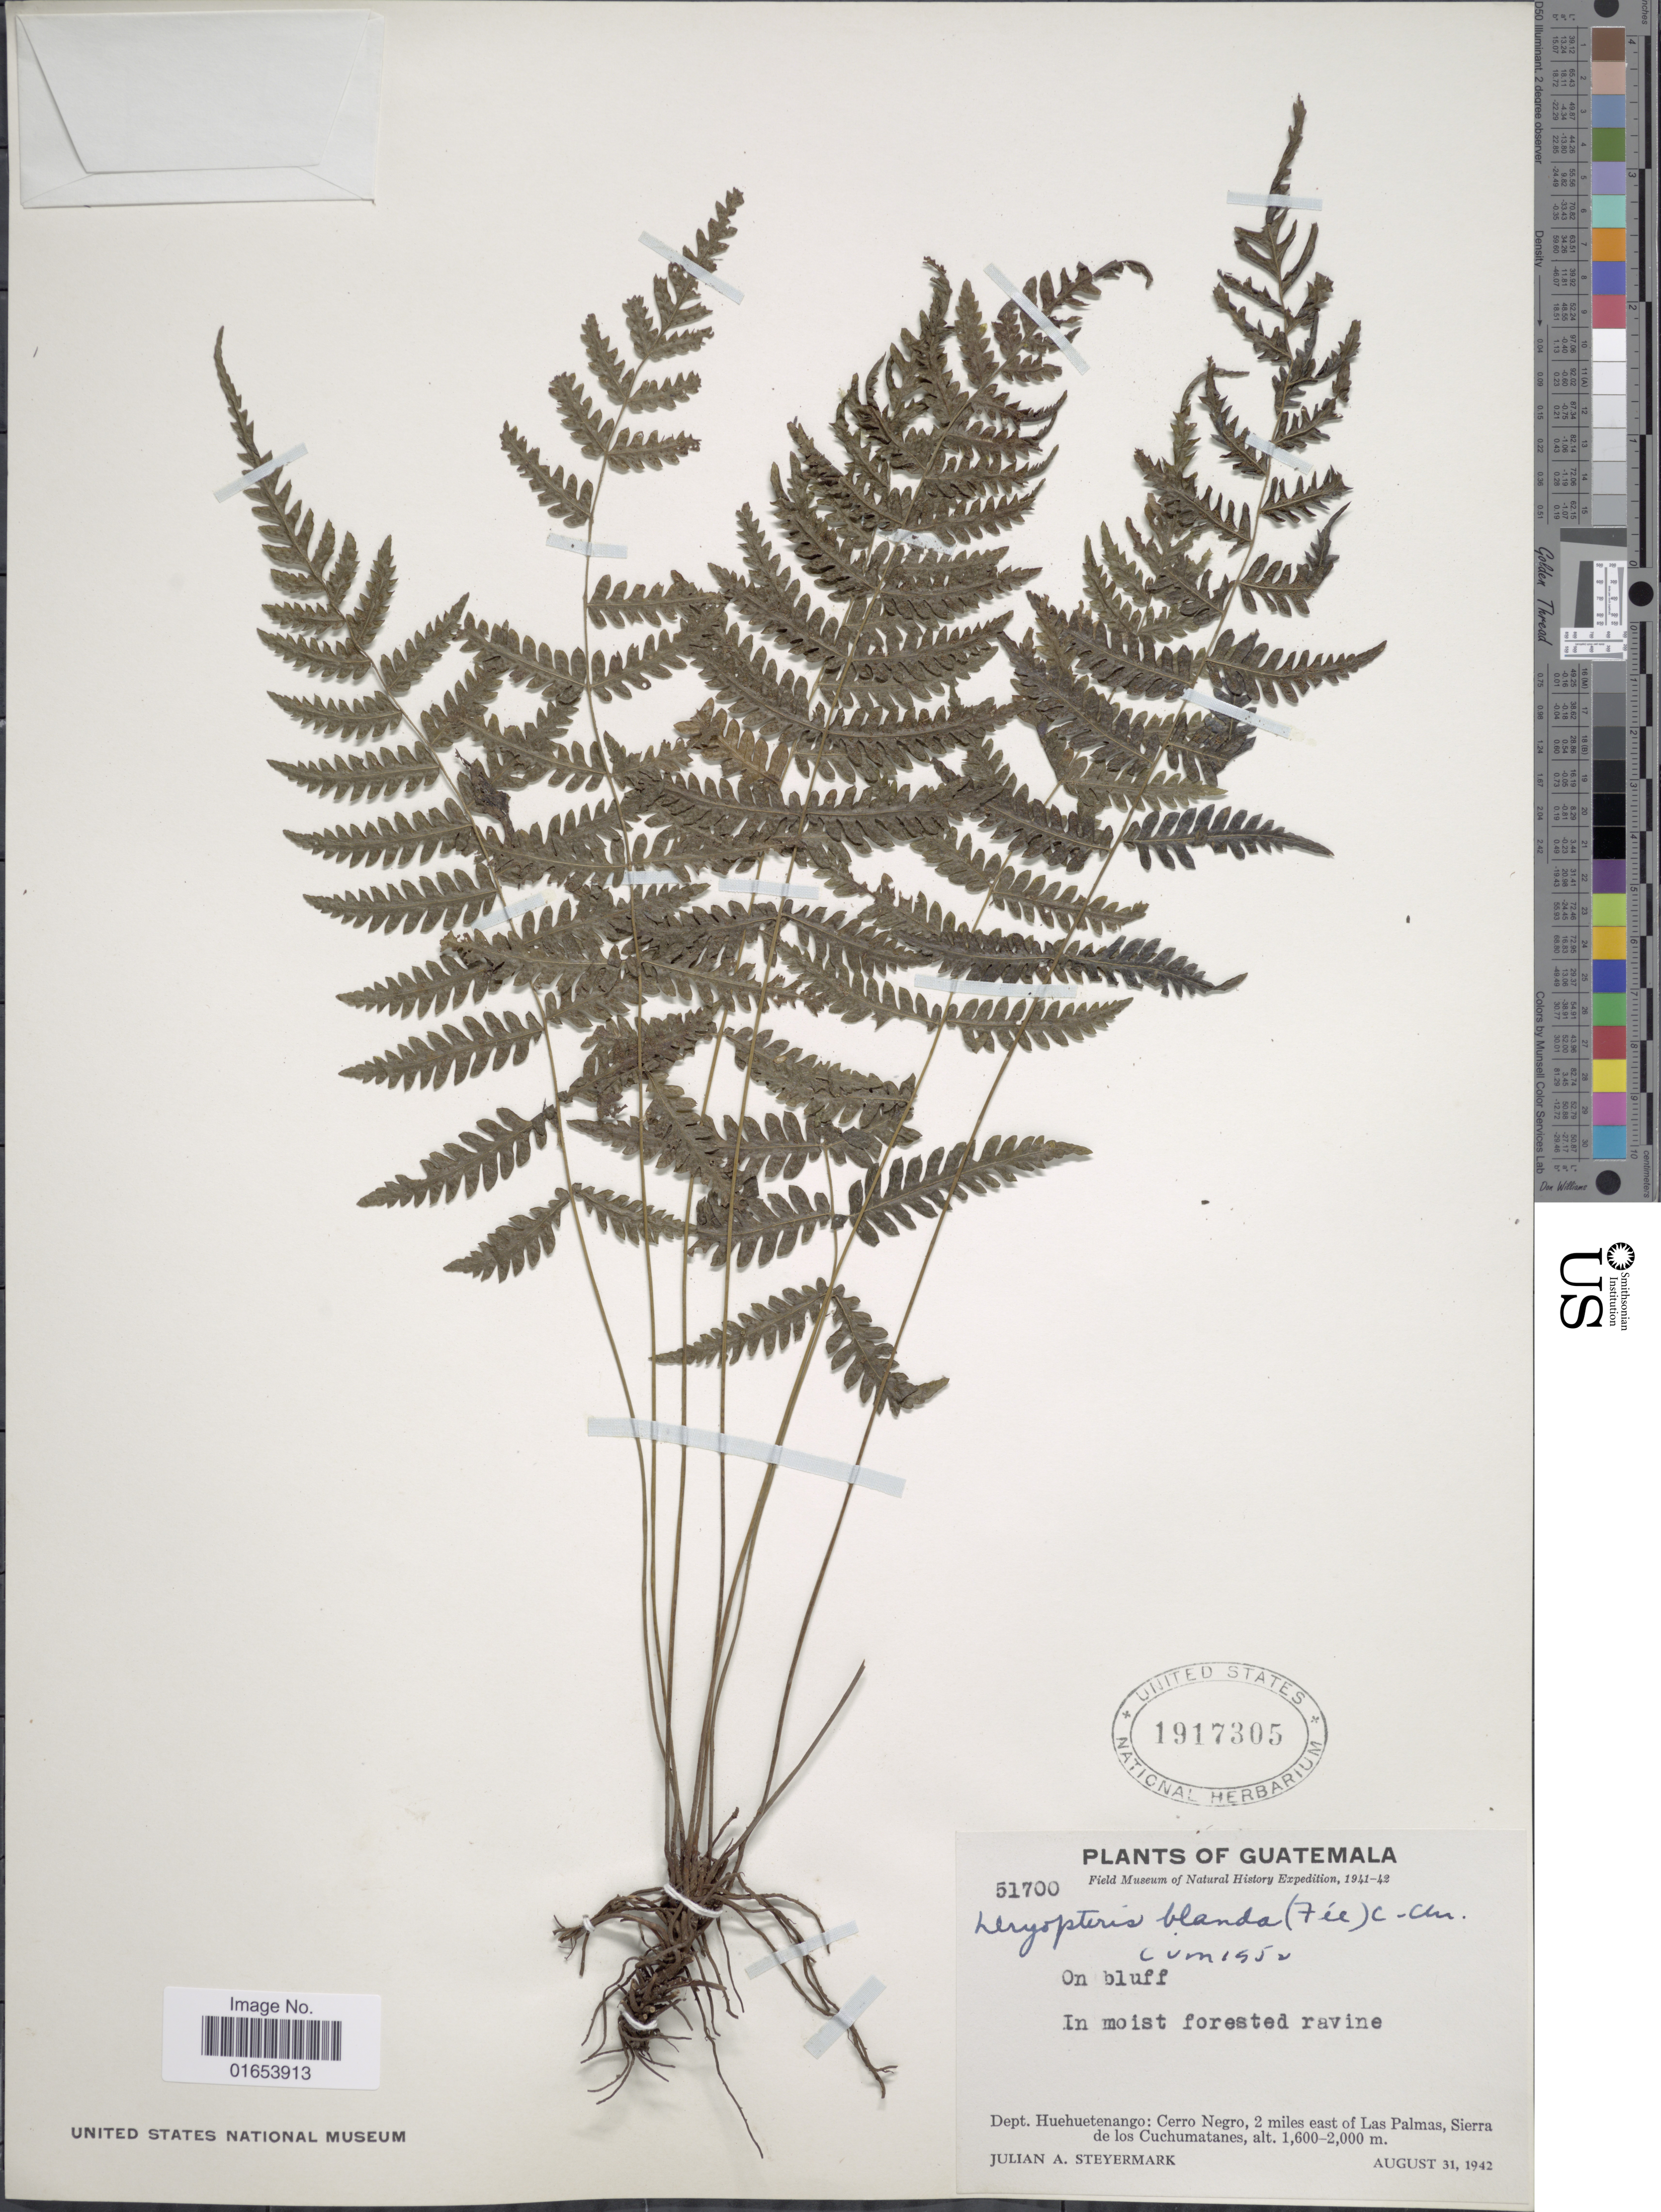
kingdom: Plantae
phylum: Tracheophyta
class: Polypodiopsida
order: Polypodiales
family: Thelypteridaceae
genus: Goniopteris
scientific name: Goniopteris blanda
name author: (Fée) Salino & T.E. Almeida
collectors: J. Steyermark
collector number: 51700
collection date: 1942-08-31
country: Guatemala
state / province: Huehuetenango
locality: Dept. Huehuetenango: Cerro Negro, 2 miles east of Las Palmas, Sierra de los Cuchumatanes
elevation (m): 1600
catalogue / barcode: US 1917305